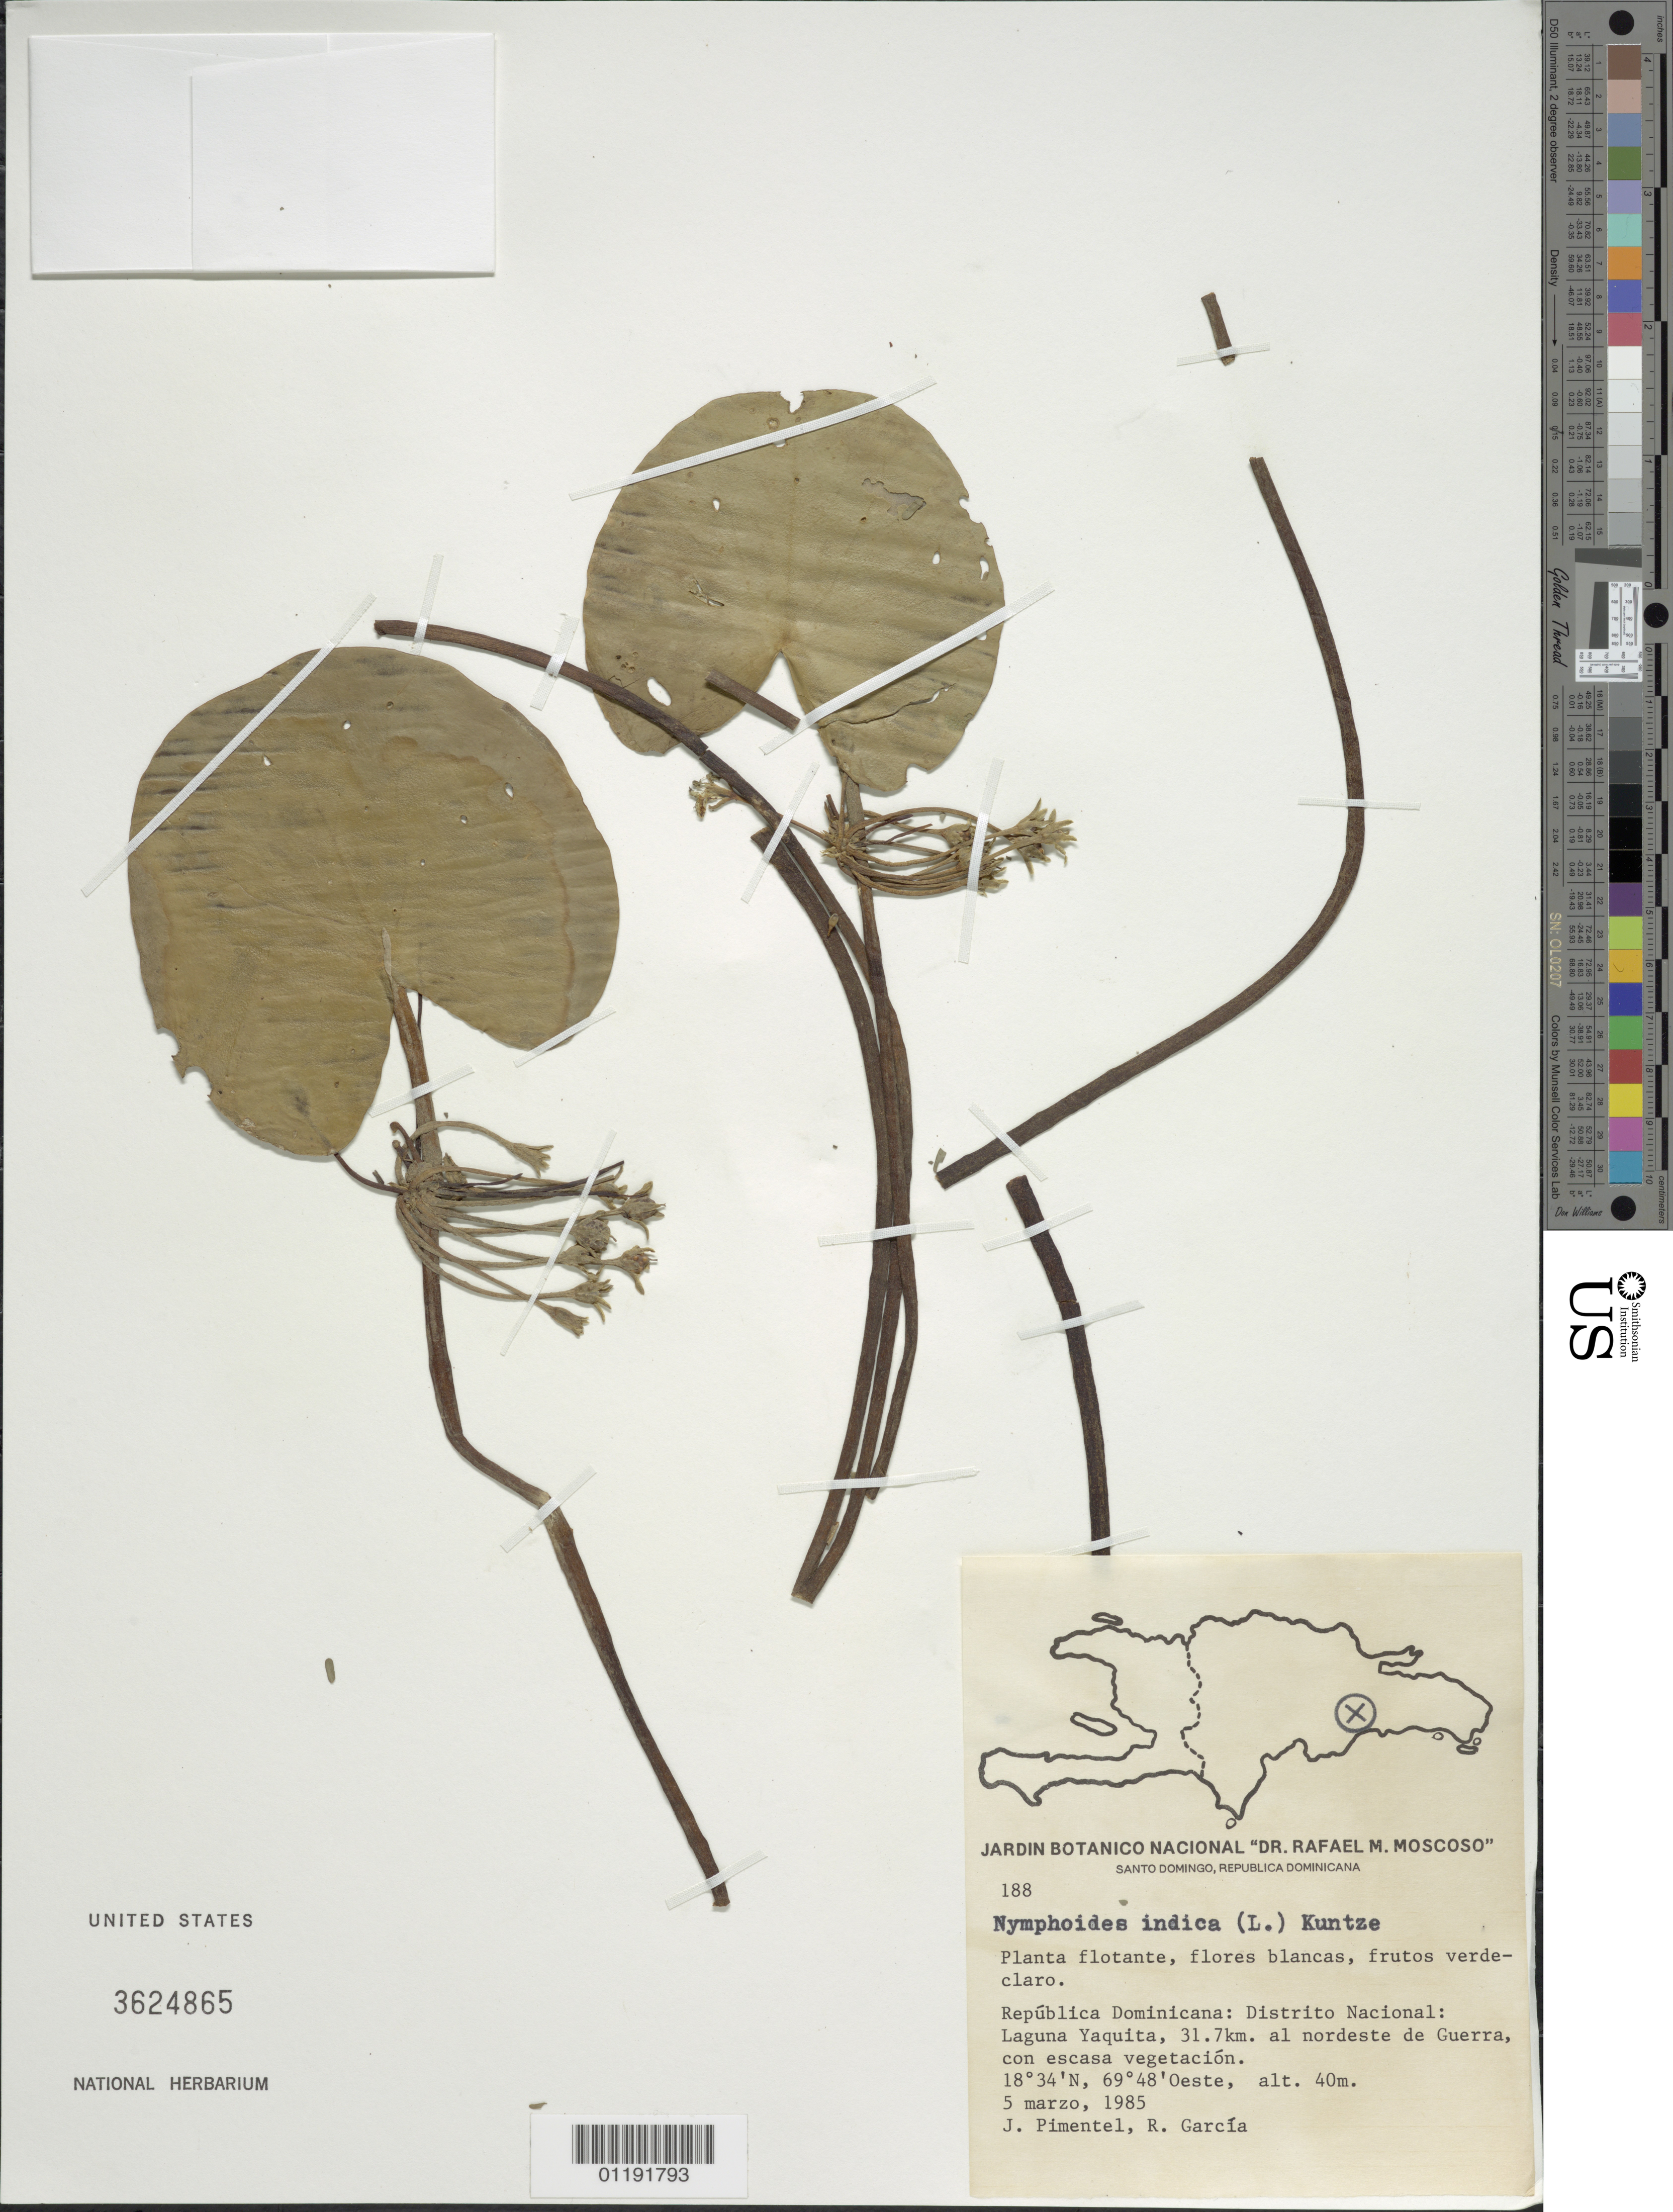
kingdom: Plantae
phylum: Tracheophyta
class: Magnoliopsida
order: Asterales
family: Menyanthaceae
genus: Nymphoides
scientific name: Nymphoides indica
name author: (L.) Kuntze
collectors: J. Pimentel & R. Garcia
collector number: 188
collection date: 1985-03-05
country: Dominican Republic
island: Hispaniola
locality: Laguna Yaquita, 31.7 km NE of Guerra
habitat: Lagoon, with little vegetation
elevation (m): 40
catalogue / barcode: US 3624865